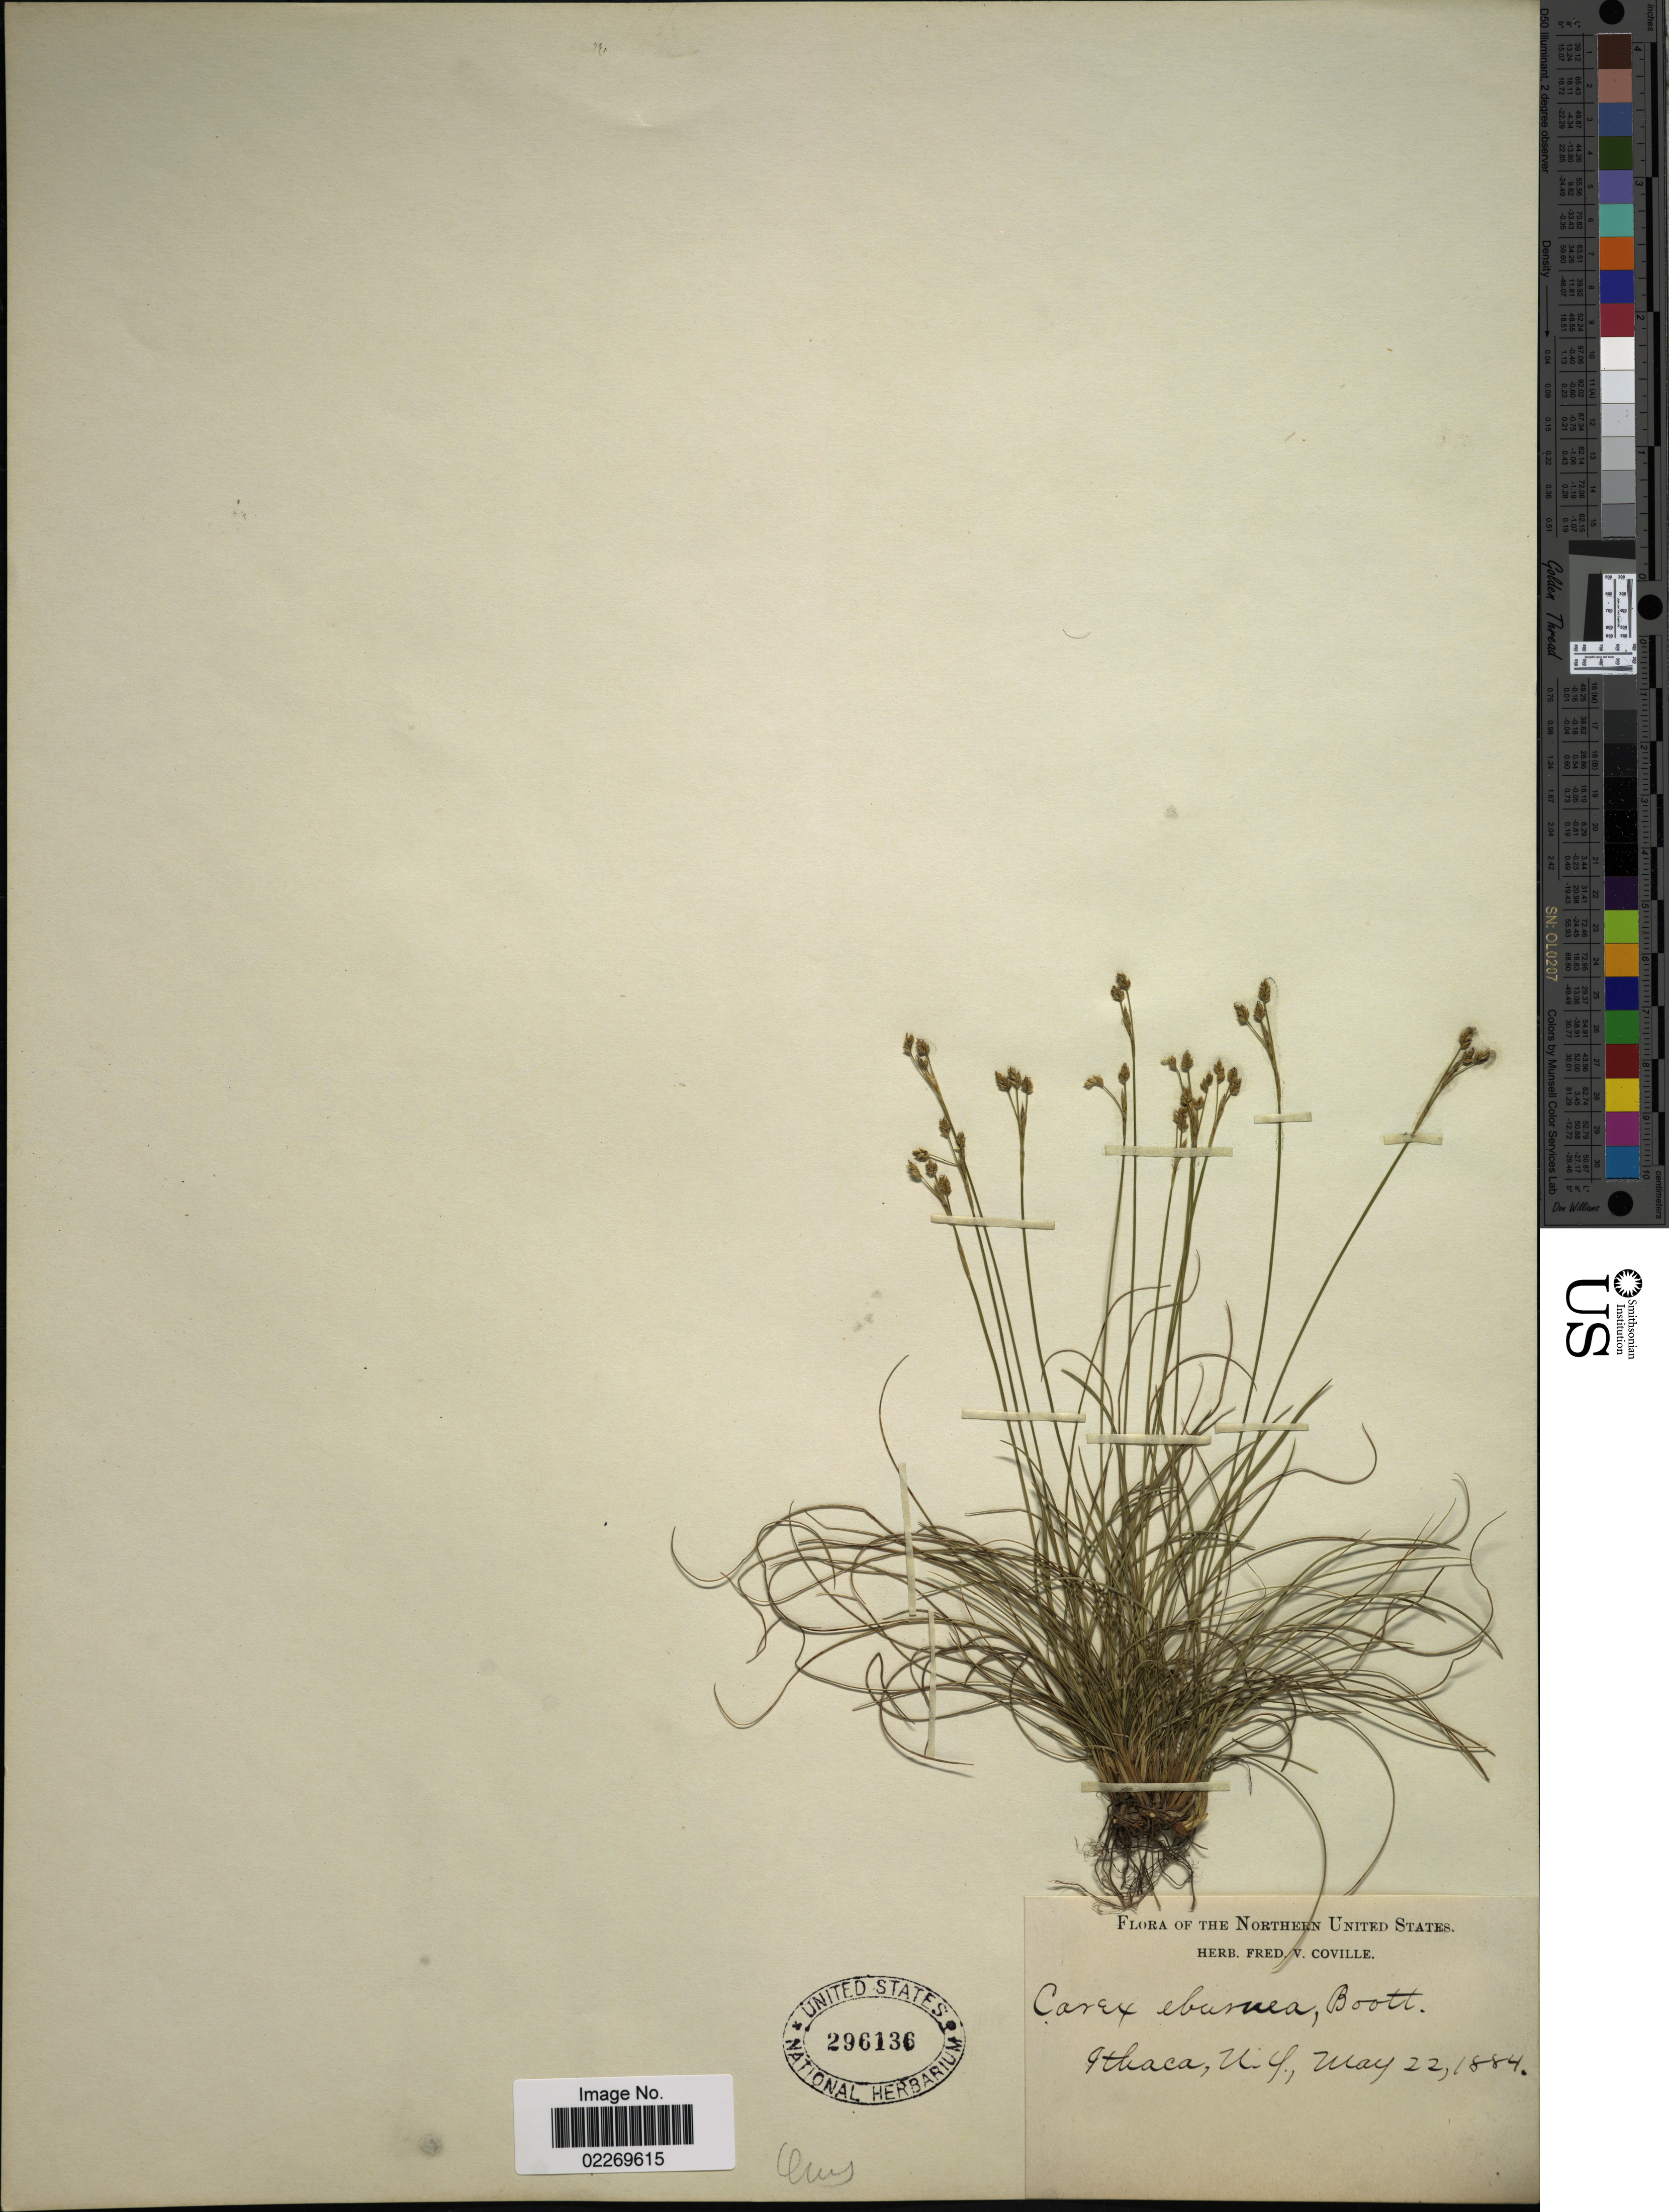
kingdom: Plantae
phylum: Tracheophyta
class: Liliopsida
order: Poales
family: Cyperaceae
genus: Carex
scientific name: Carex eburnea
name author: Boott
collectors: ex herb. Fred. V. Coville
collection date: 1884-05-22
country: United States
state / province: New York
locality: Ithaca. Northern United States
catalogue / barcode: US 296136